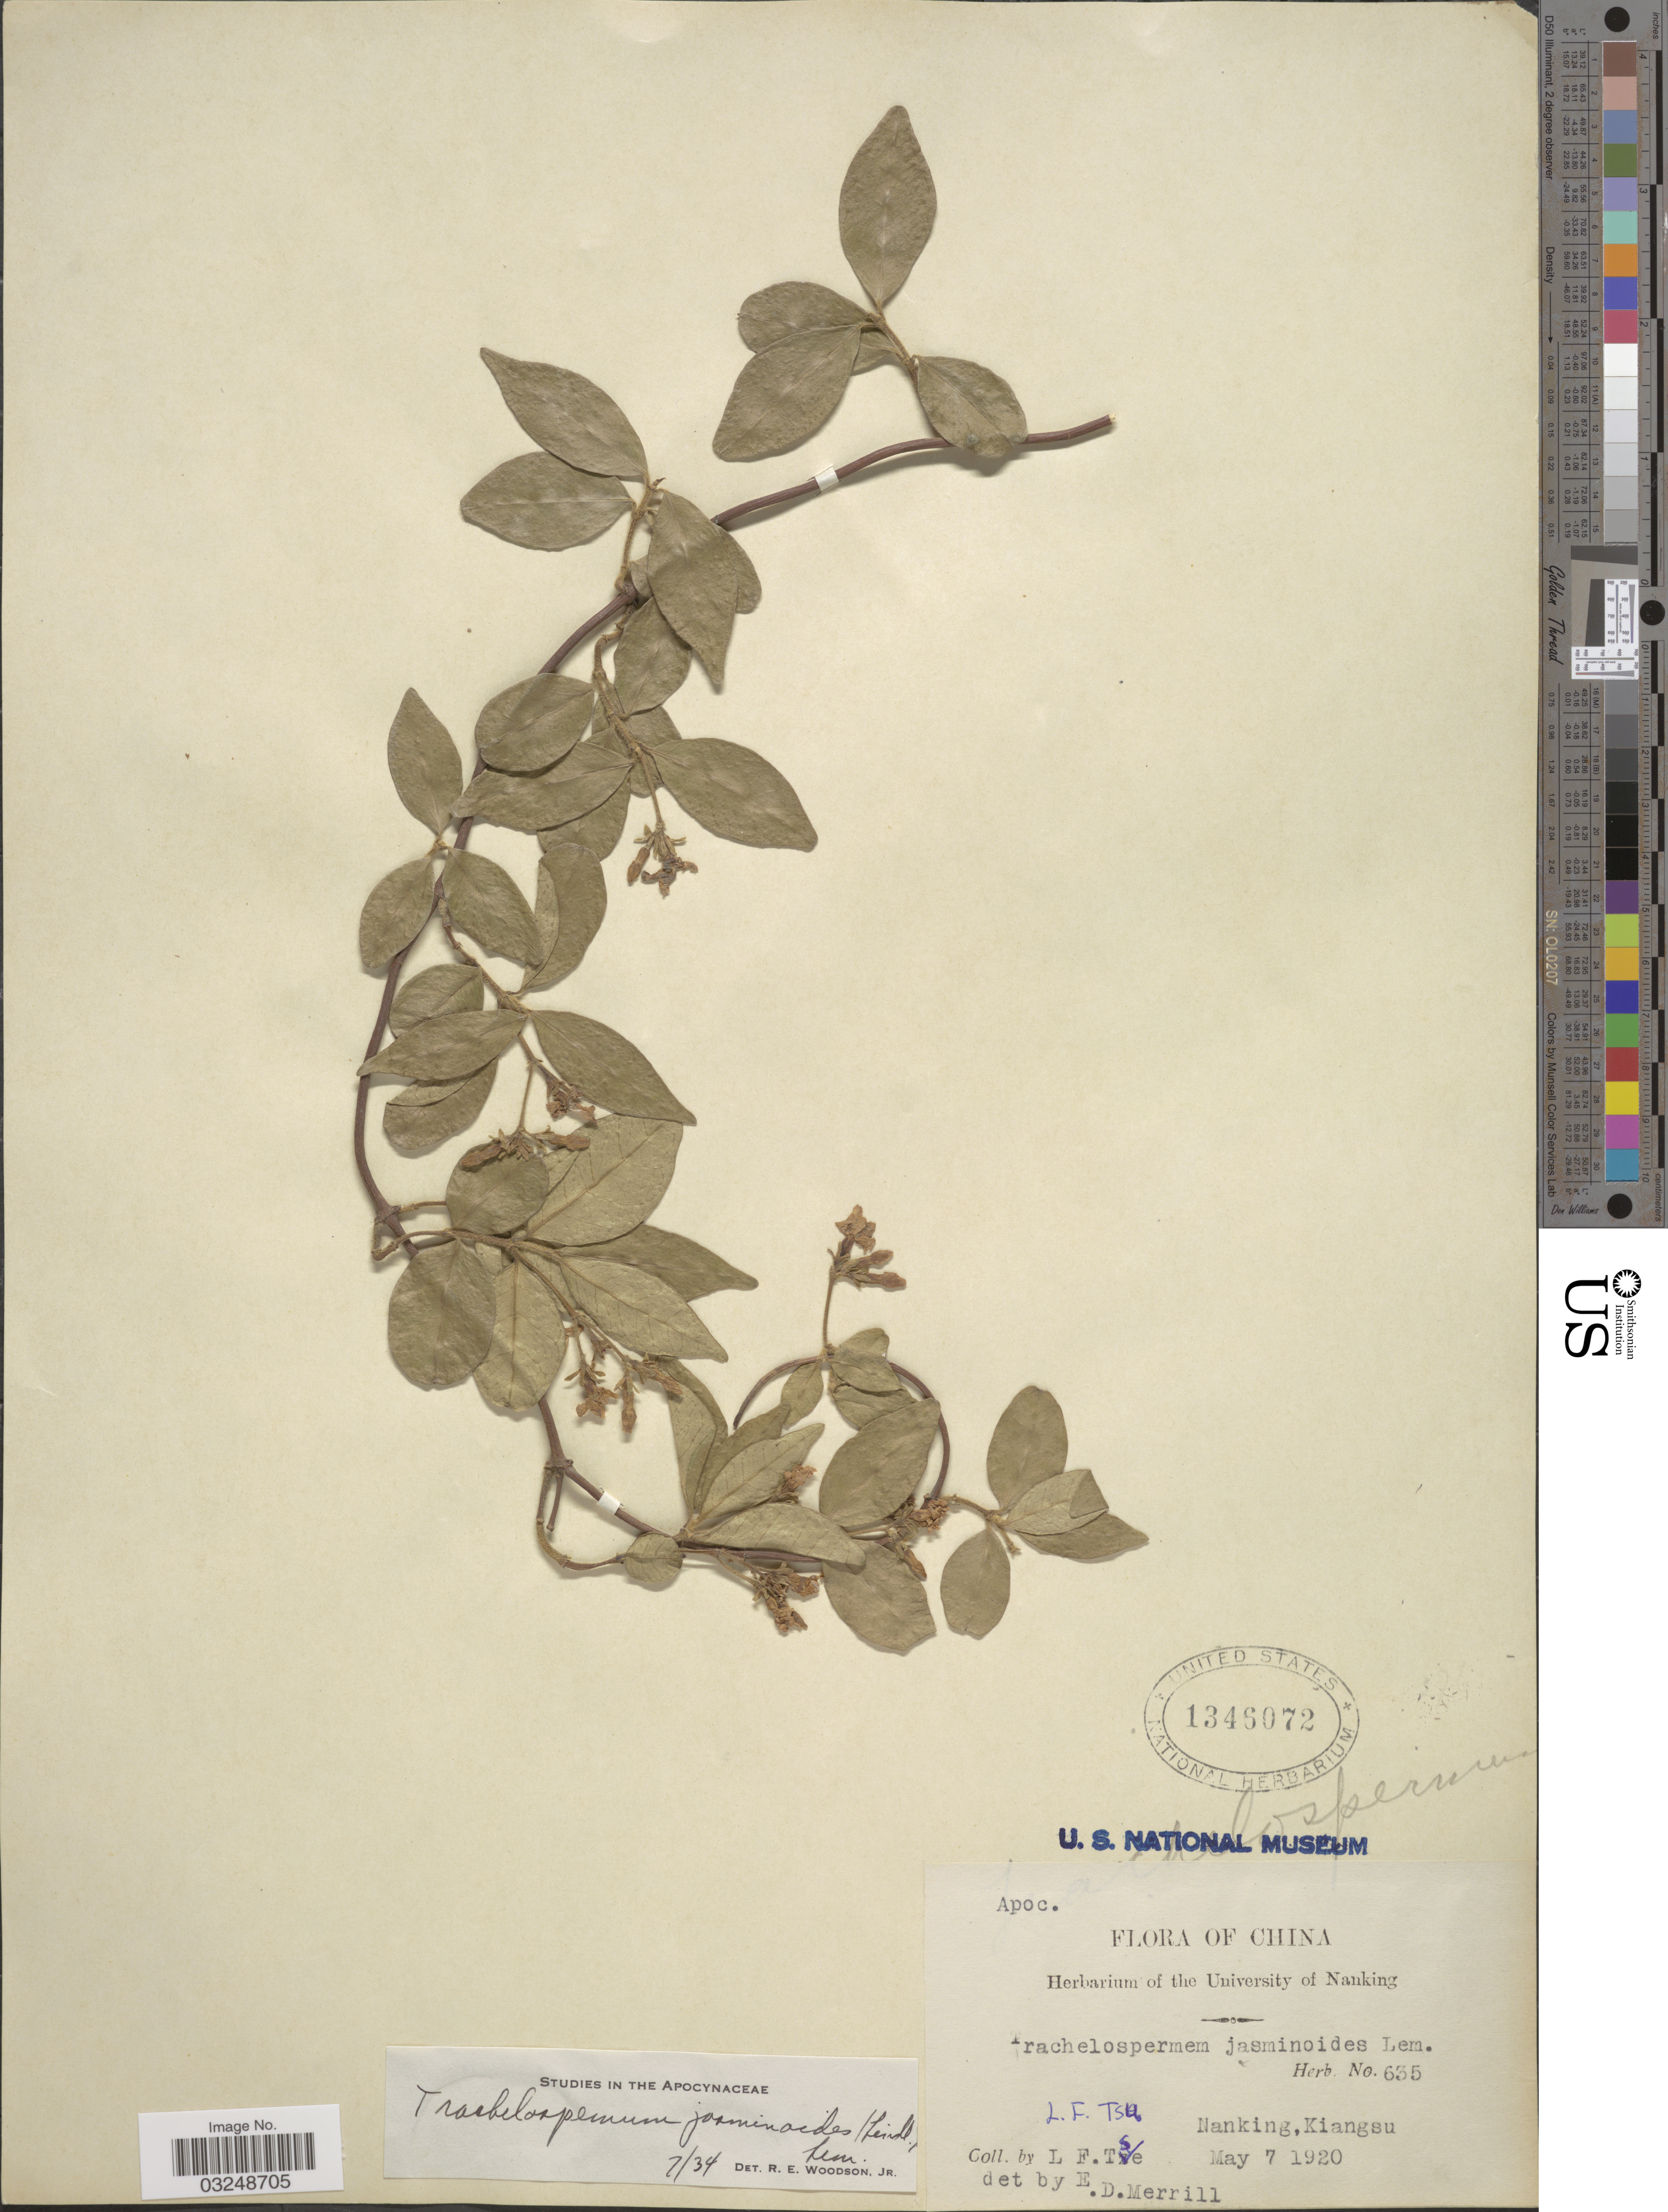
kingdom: Plantae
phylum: Tracheophyta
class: Magnoliopsida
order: Gentianales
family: Apocynaceae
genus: Trachelospermum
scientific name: Trachelospermum jasminoides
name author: (Lindl.) Lem.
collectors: L. Tsu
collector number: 635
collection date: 1920-05-07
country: China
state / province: Jiangsu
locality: Nanking, Kiangsu.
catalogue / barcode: US 1346072